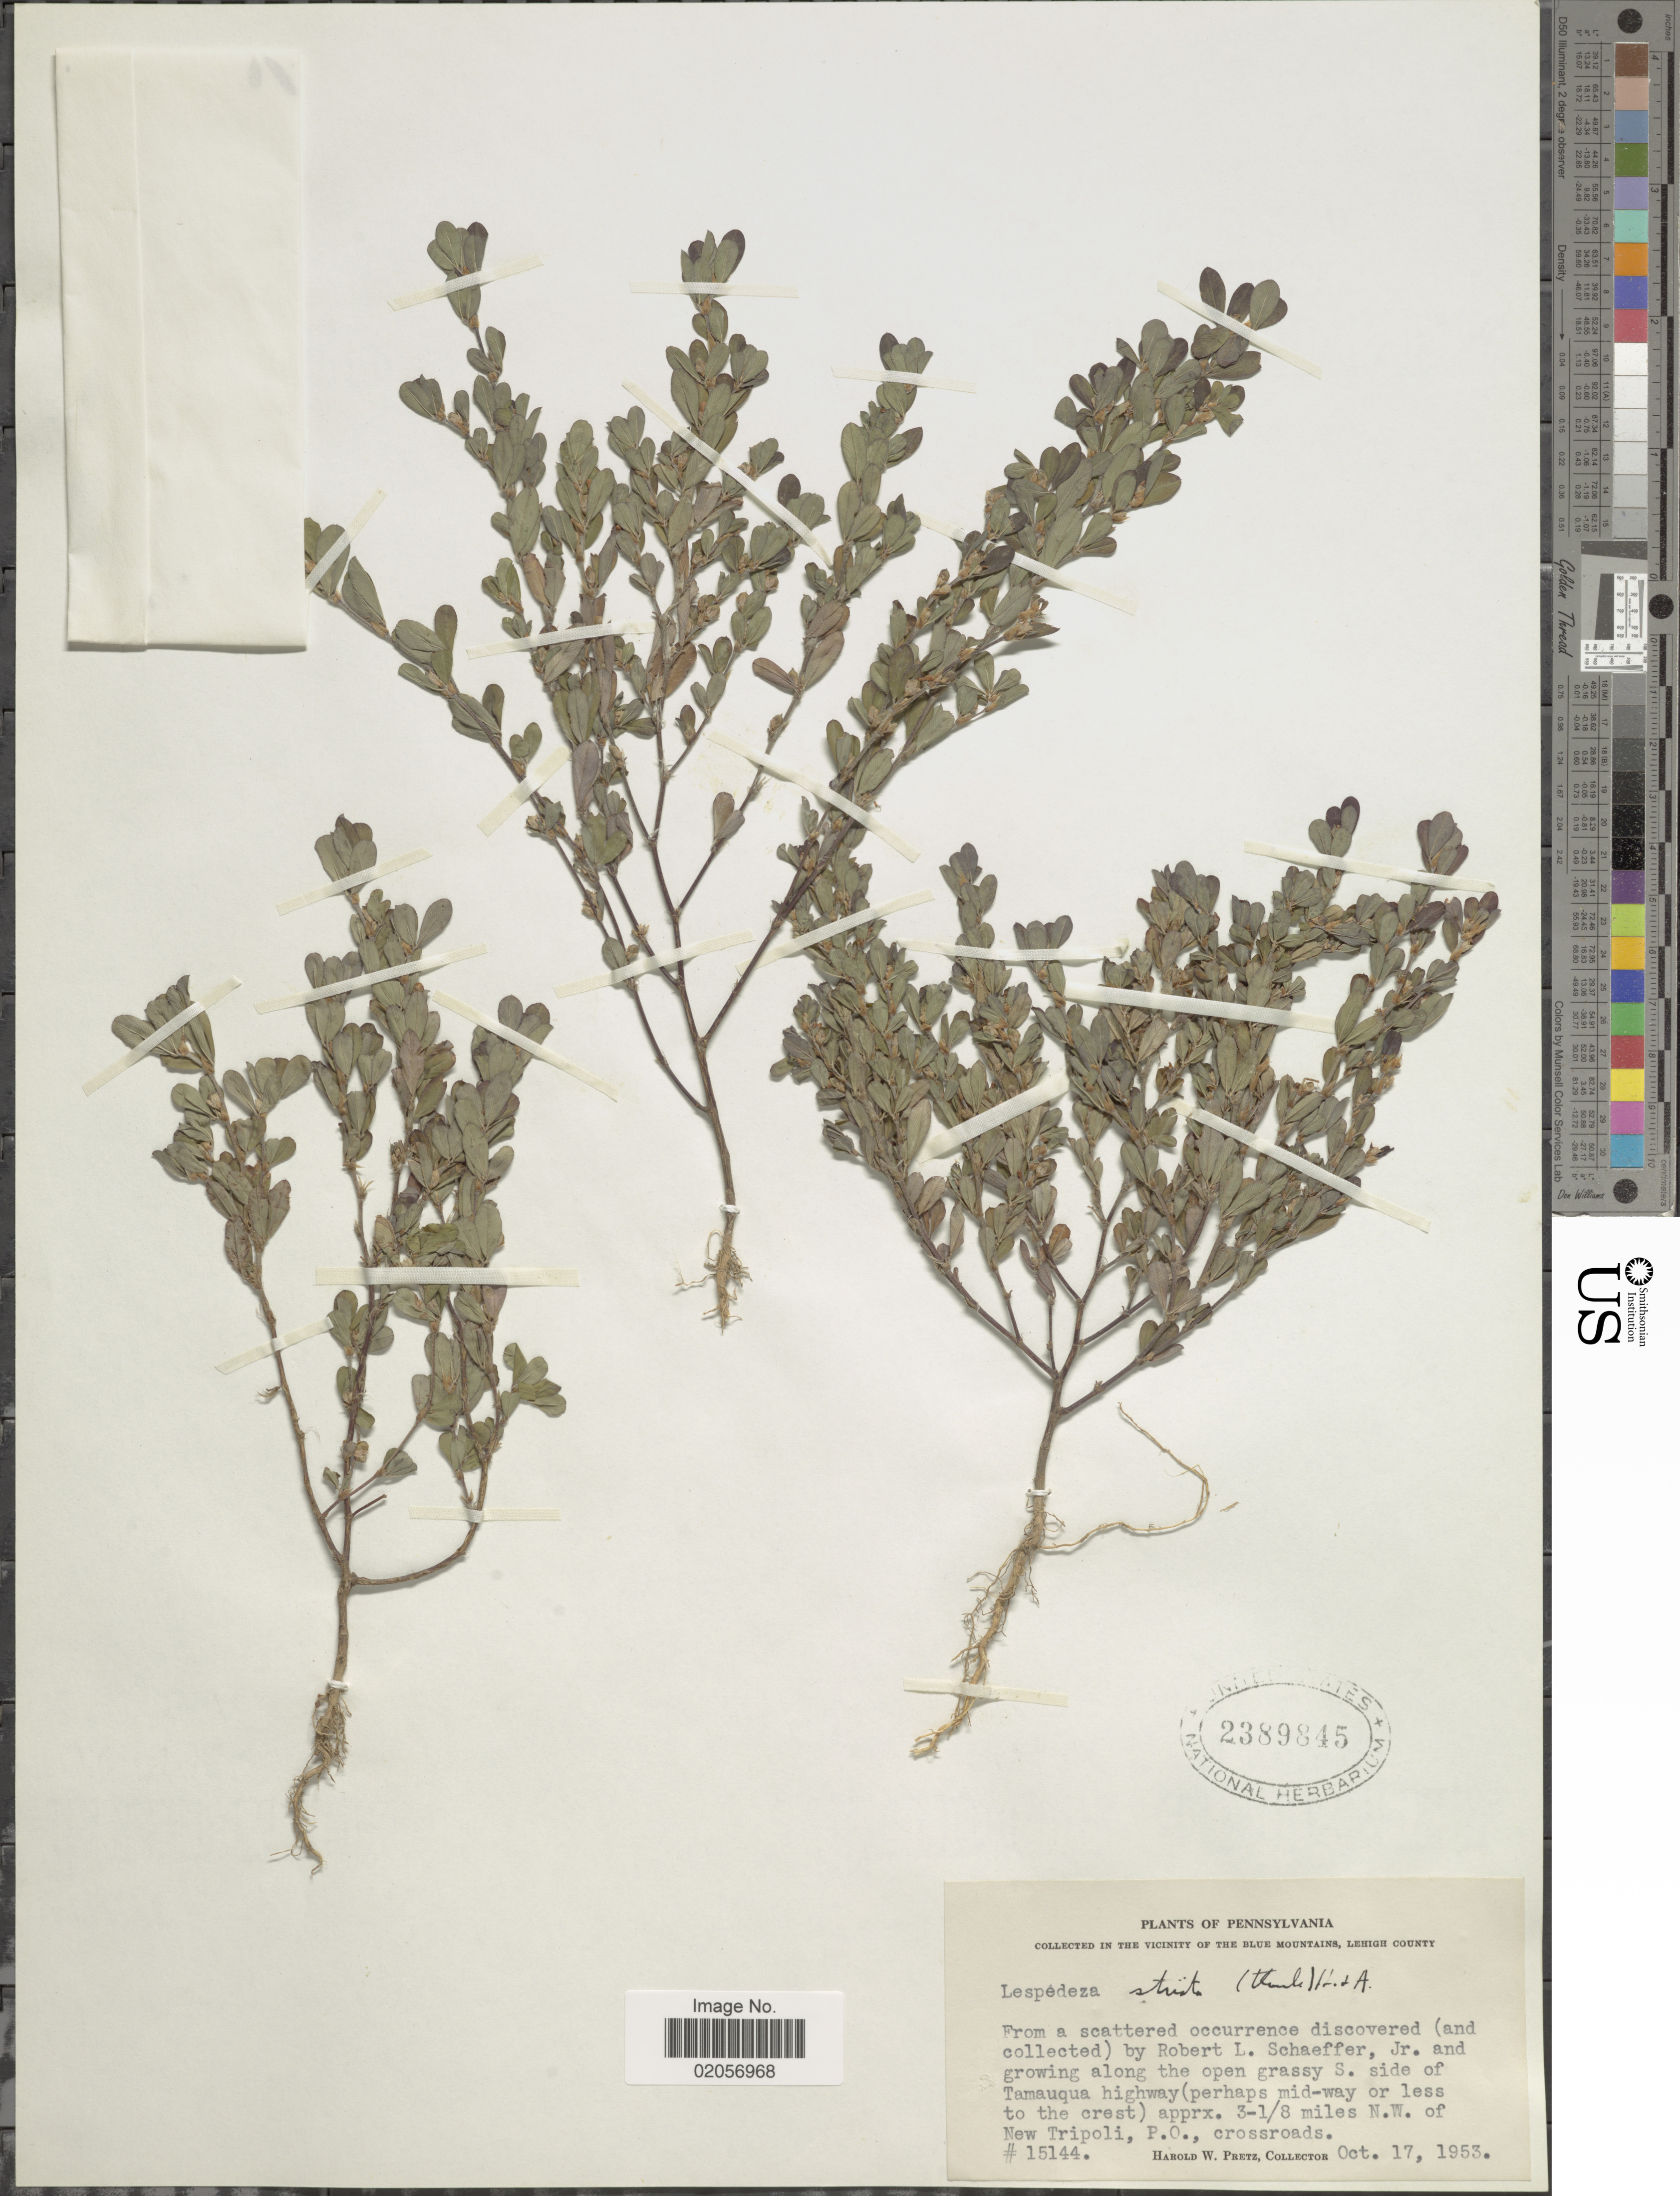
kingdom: Plantae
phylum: Tracheophyta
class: Magnoliopsida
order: Fabales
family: Fabaceae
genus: Kummerowia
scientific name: Kummerowia striata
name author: (Thunb.) Schindl.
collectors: R. Schaeffer & H. W. Pretz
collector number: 15144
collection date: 1953-10-17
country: United States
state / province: Pennsylvania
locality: In the vicinity of the Blue Mountains, Lehigh County, growing along the open grassy S. side of Tamauqua Highway ( perhaps mid- way or less to the crest) apprx. 3- 1/8 miles N. W. of New Tripoli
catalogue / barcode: US 2389845